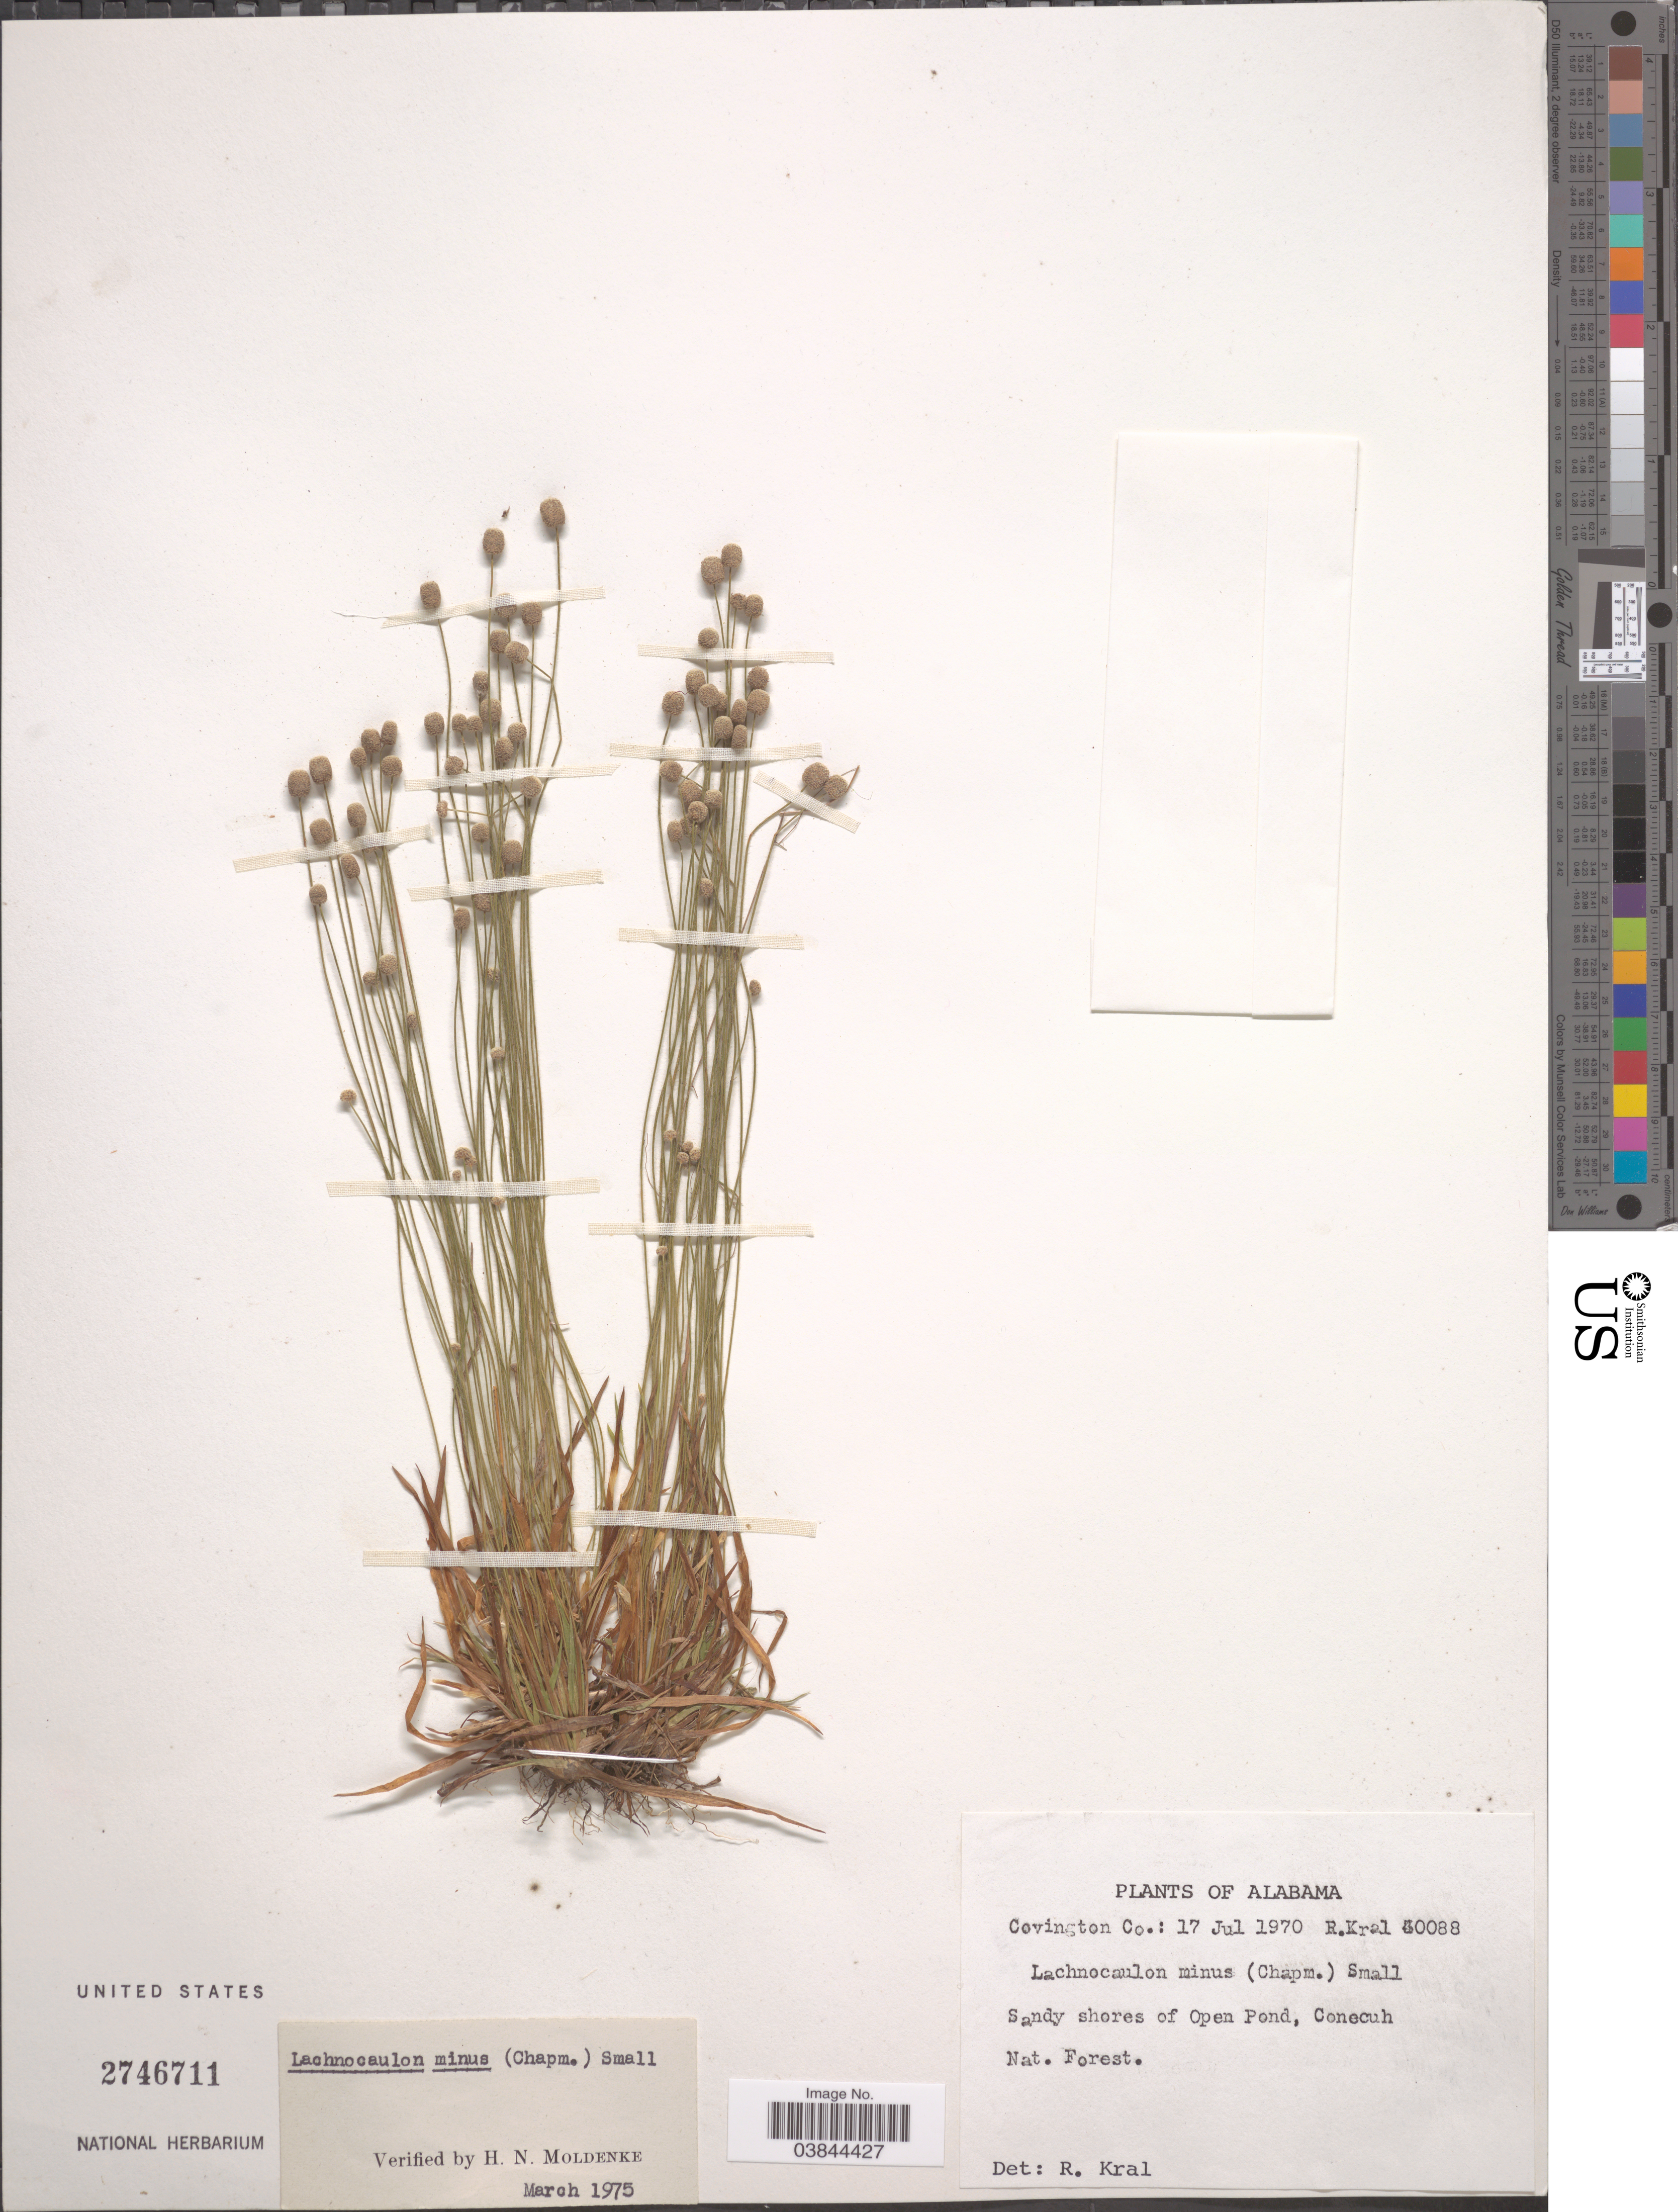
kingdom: Plantae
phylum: Tracheophyta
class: Liliopsida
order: Poales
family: Eriocaulaceae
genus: Lachnocaulon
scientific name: Lachnocaulon minus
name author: (Chapm.) Small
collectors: R. Kral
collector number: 50088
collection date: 1970-07-17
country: United States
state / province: Alabama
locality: Covinton Co.: Sandy shores of Open Pond, Conecuh Nat. Forest.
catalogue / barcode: US 2746711